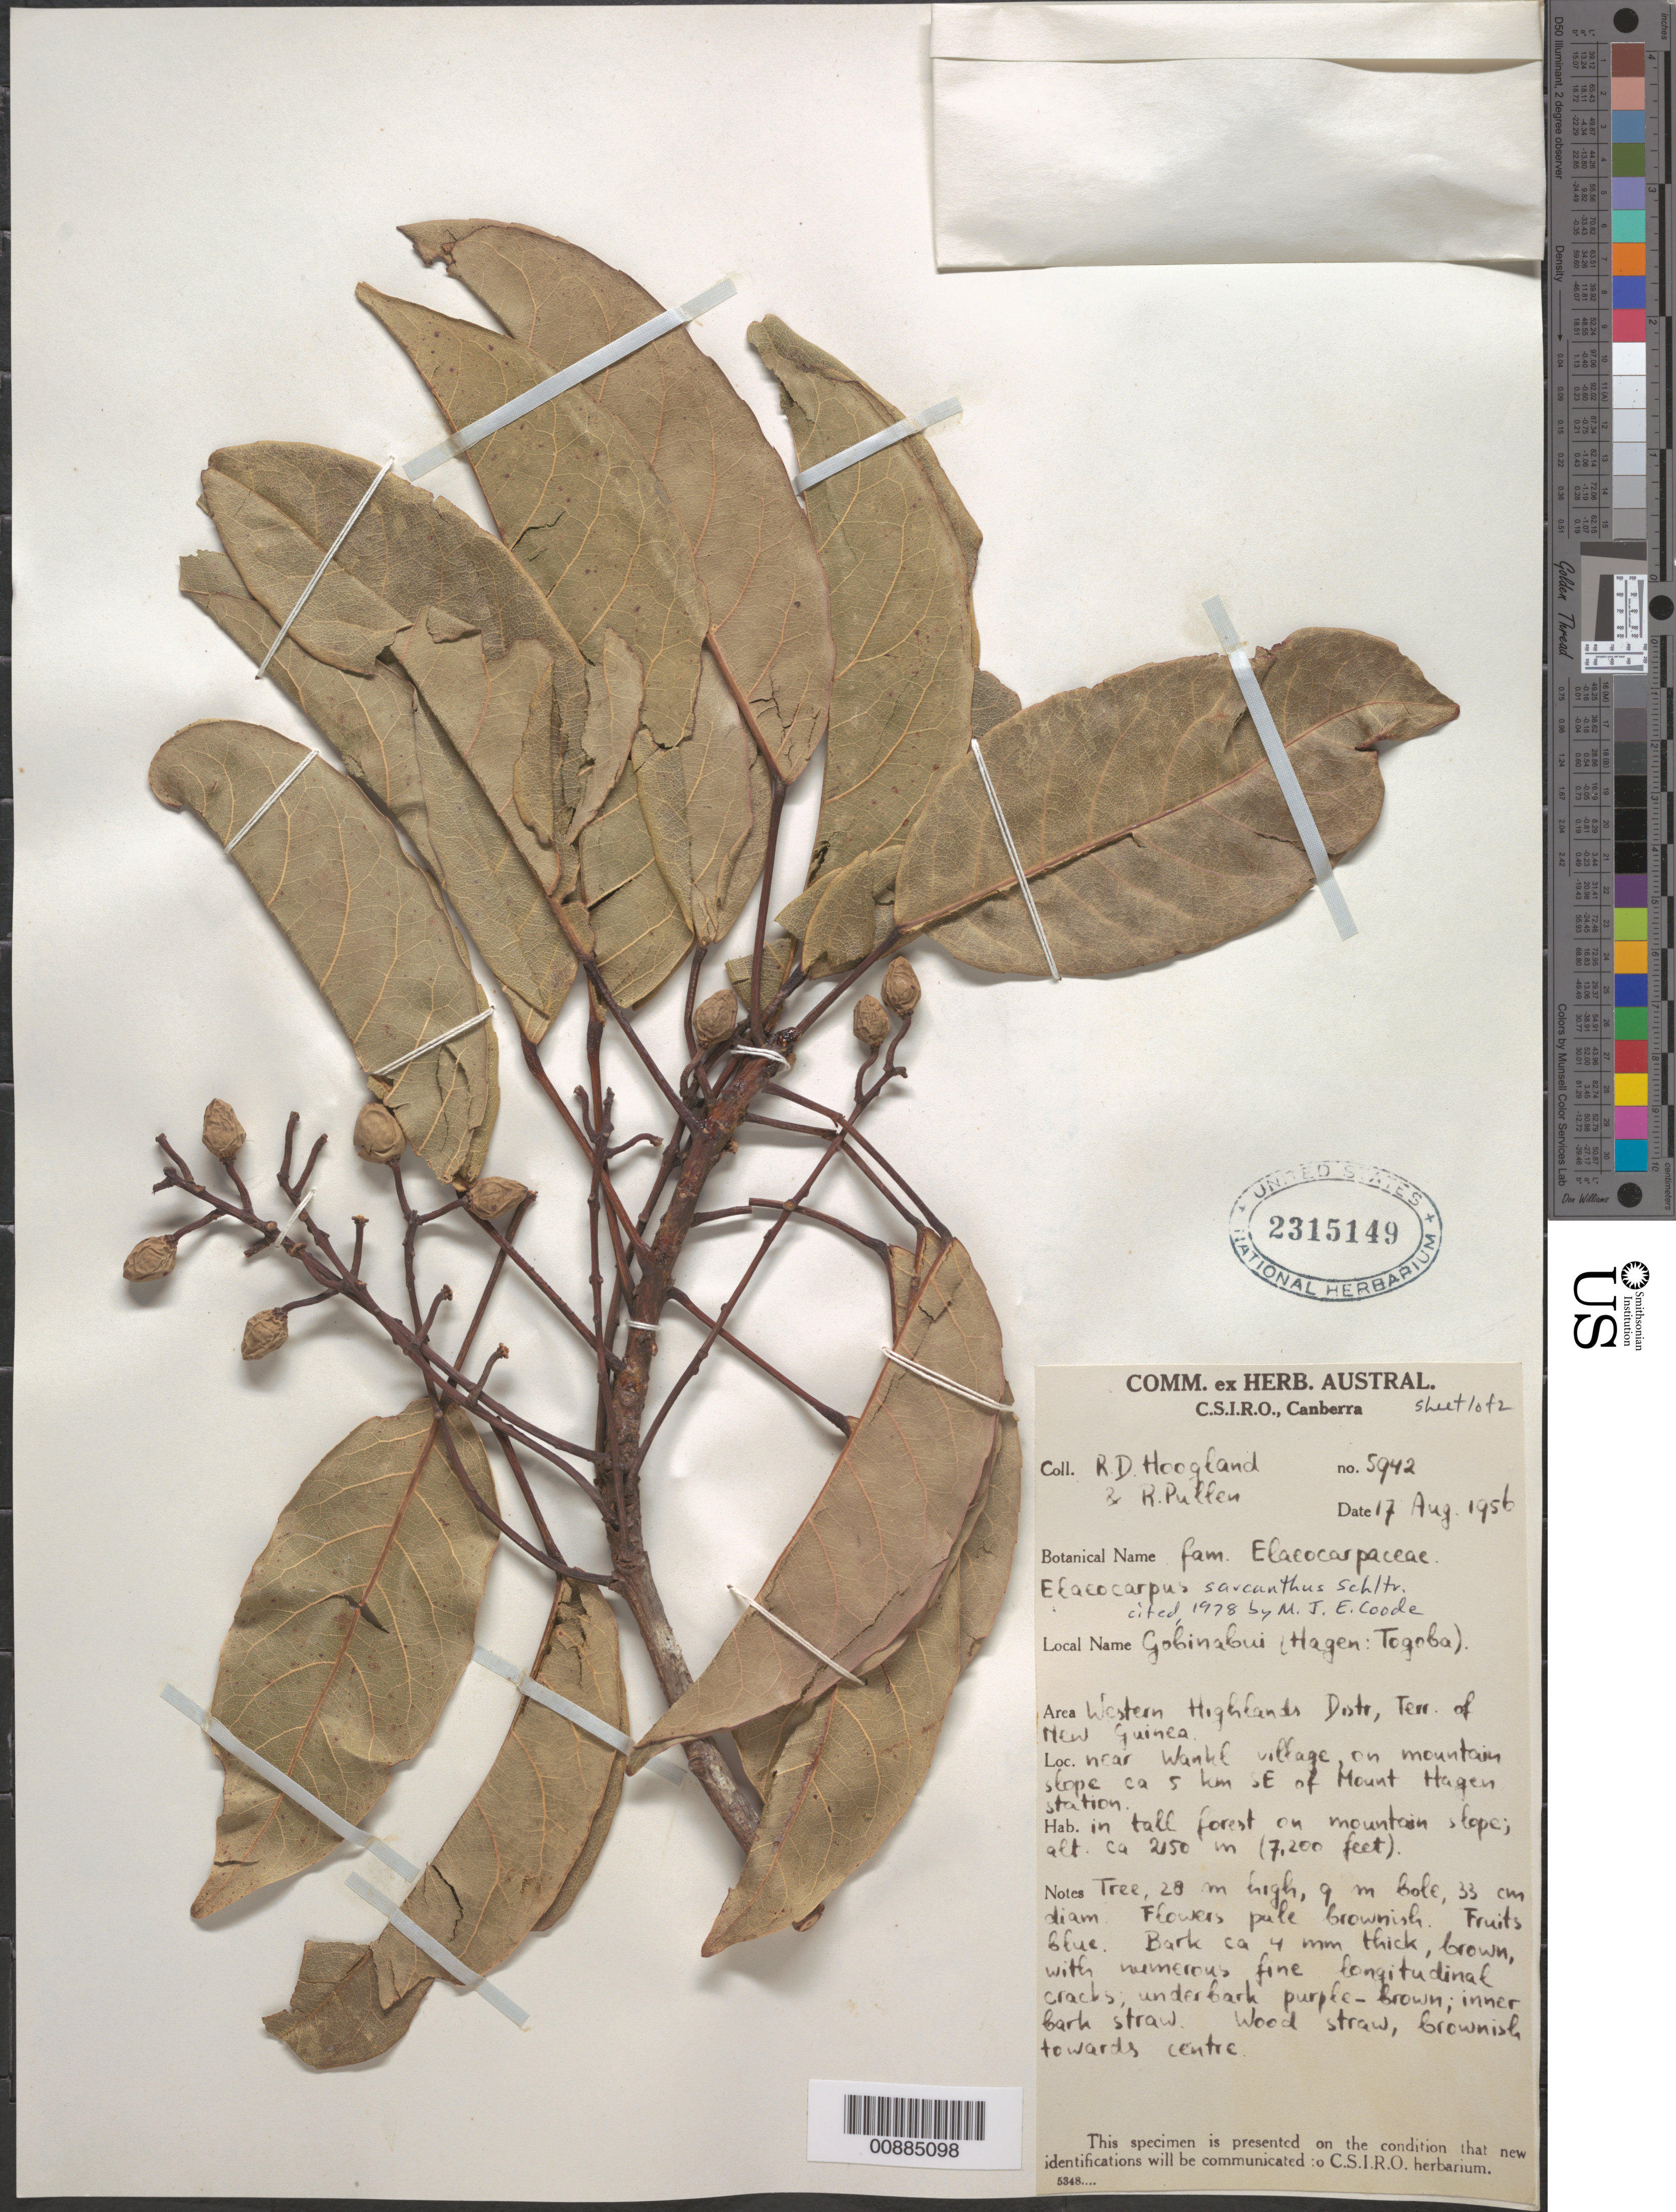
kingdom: Plantae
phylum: Tracheophyta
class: Magnoliopsida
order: Oxalidales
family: Elaeocarpaceae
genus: Elaeocarpus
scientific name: Elaeocarpus sarcanthus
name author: Schltr.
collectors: R. D. Hoogland & R. Pullen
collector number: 5942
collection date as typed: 17 Aug 1956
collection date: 1956-08-17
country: Papua New Guinea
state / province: Western Highlands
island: New Guinea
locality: Se of Mount Hagen Station near Wankl village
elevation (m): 2150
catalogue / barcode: US 2315149